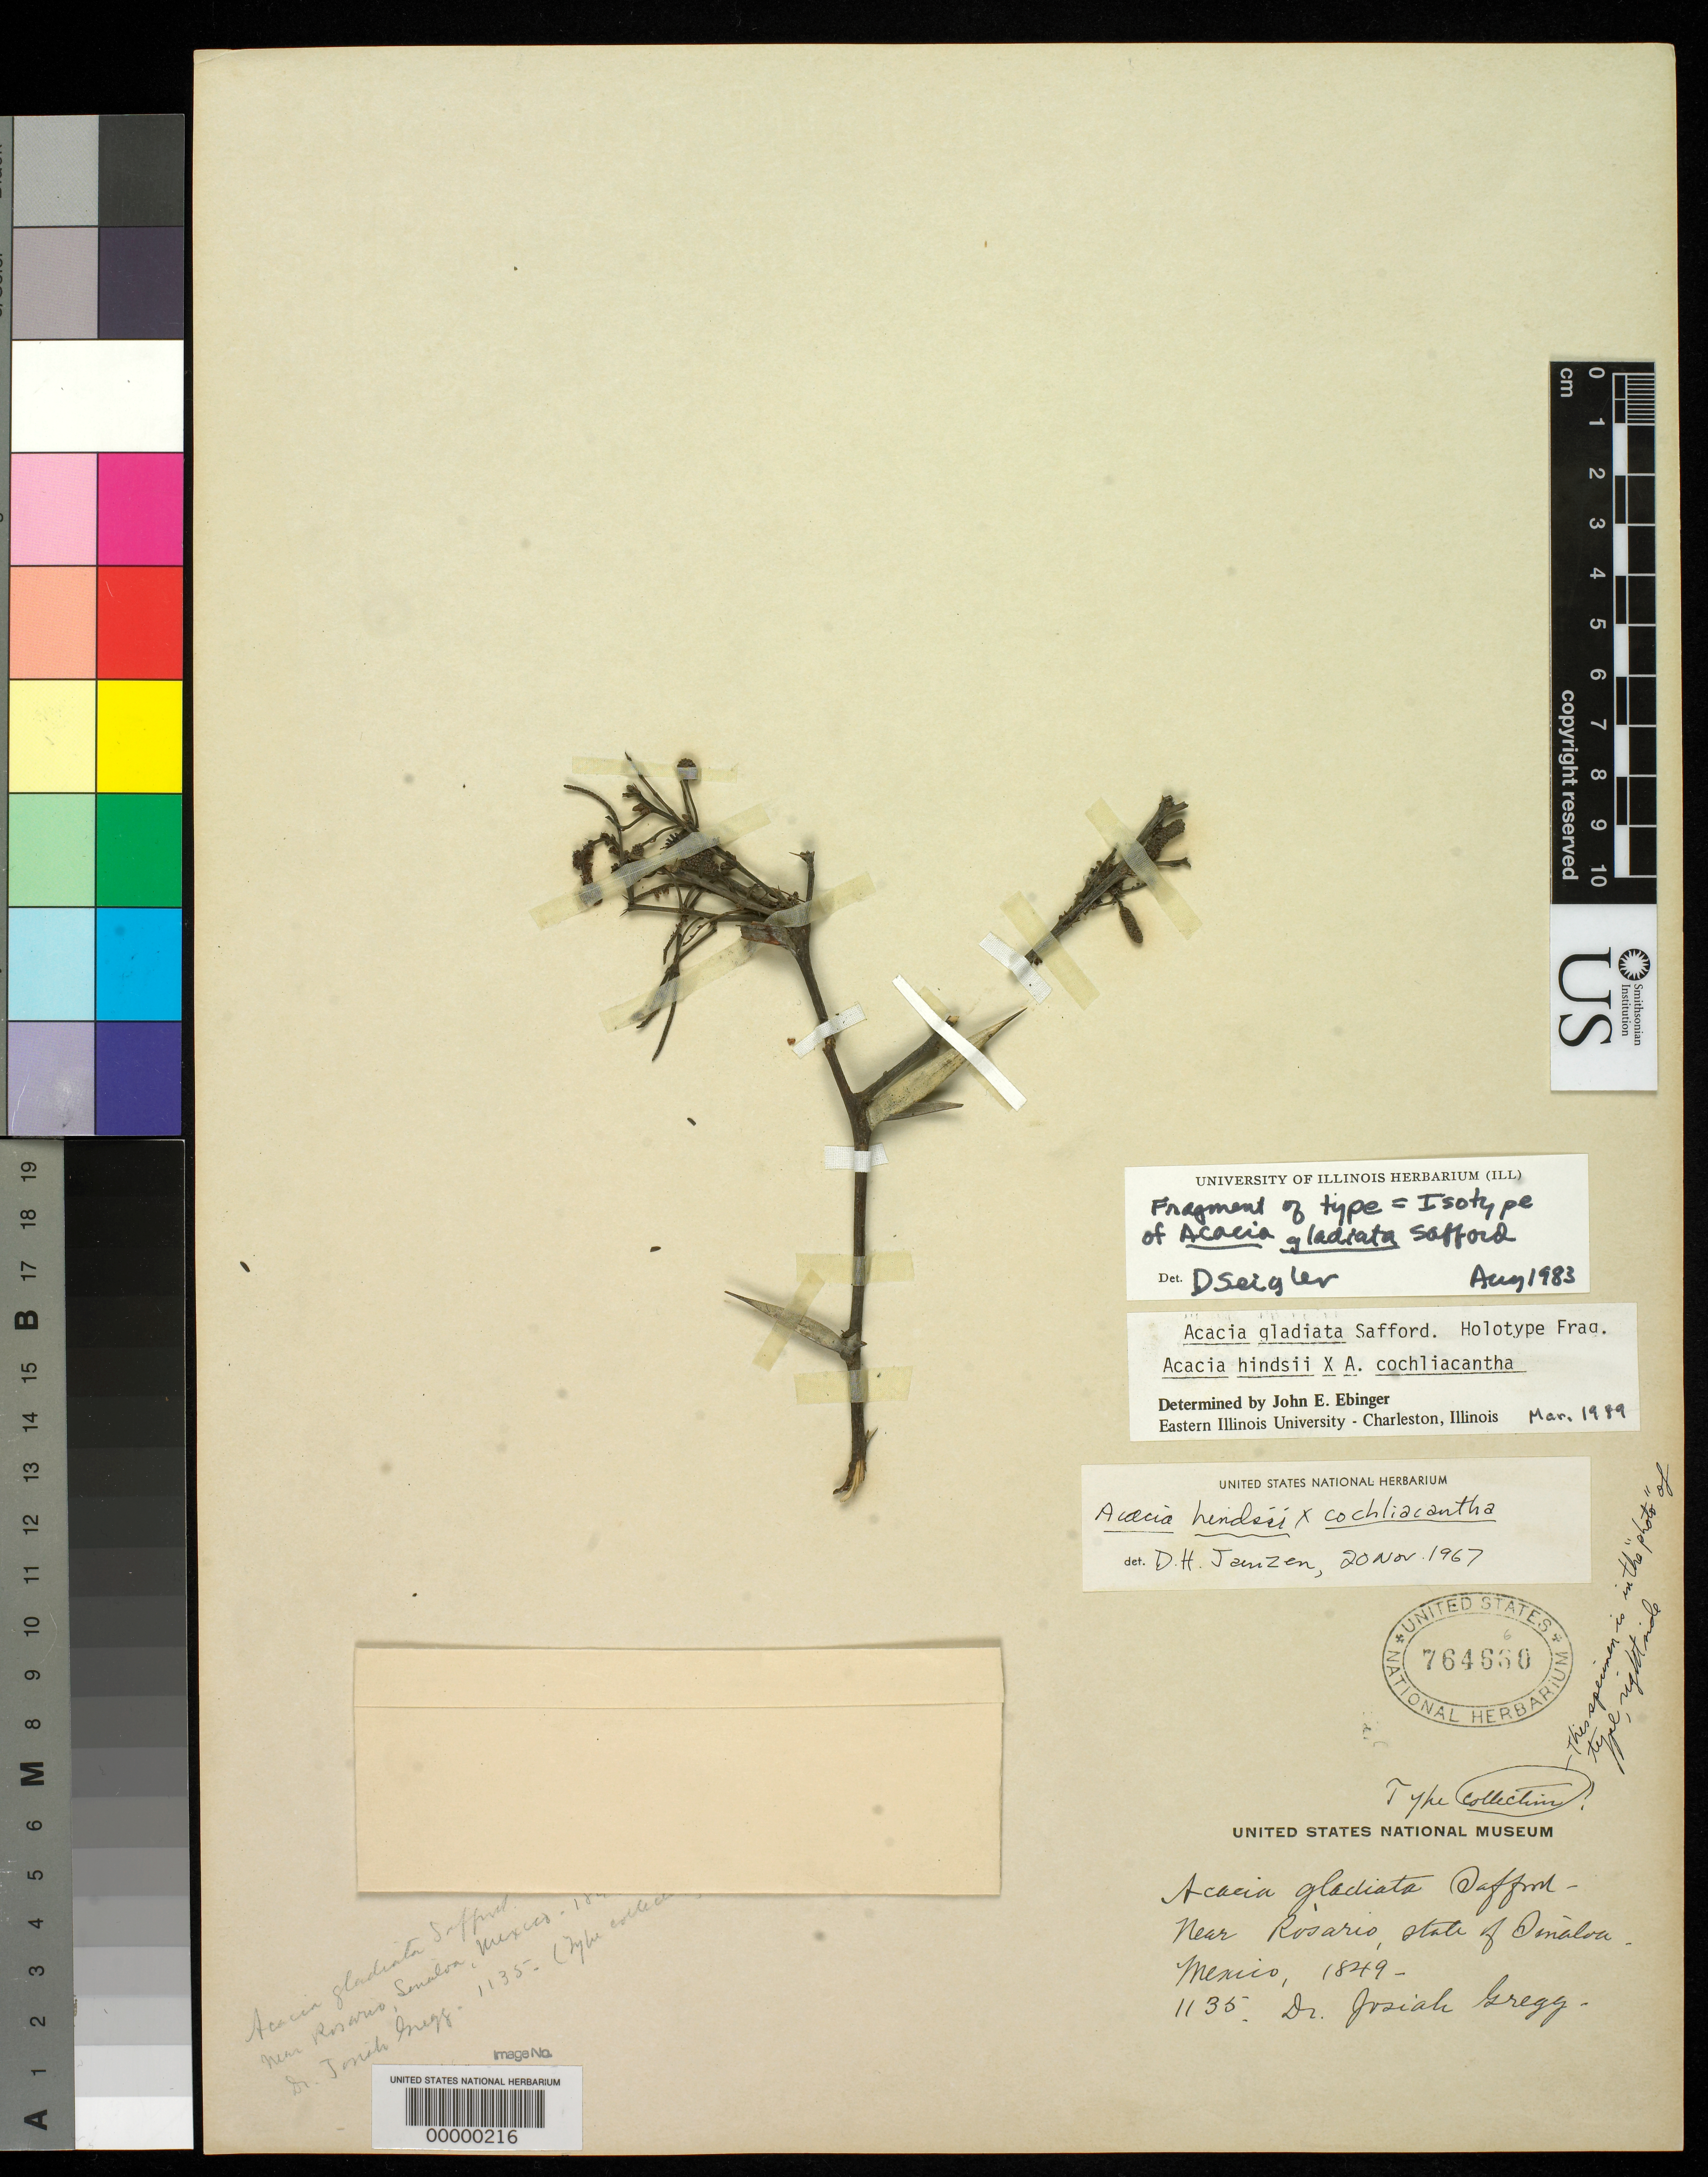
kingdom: Plantae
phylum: Tracheophyta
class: Magnoliopsida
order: Fabales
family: Fabaceae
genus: Acacia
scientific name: Acacia gladiata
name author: Saff.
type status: Isotype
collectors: J. Gregg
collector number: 1135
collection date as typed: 1849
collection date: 1849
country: Mexico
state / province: Sinaloa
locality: Near Rosario.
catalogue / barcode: US 764660